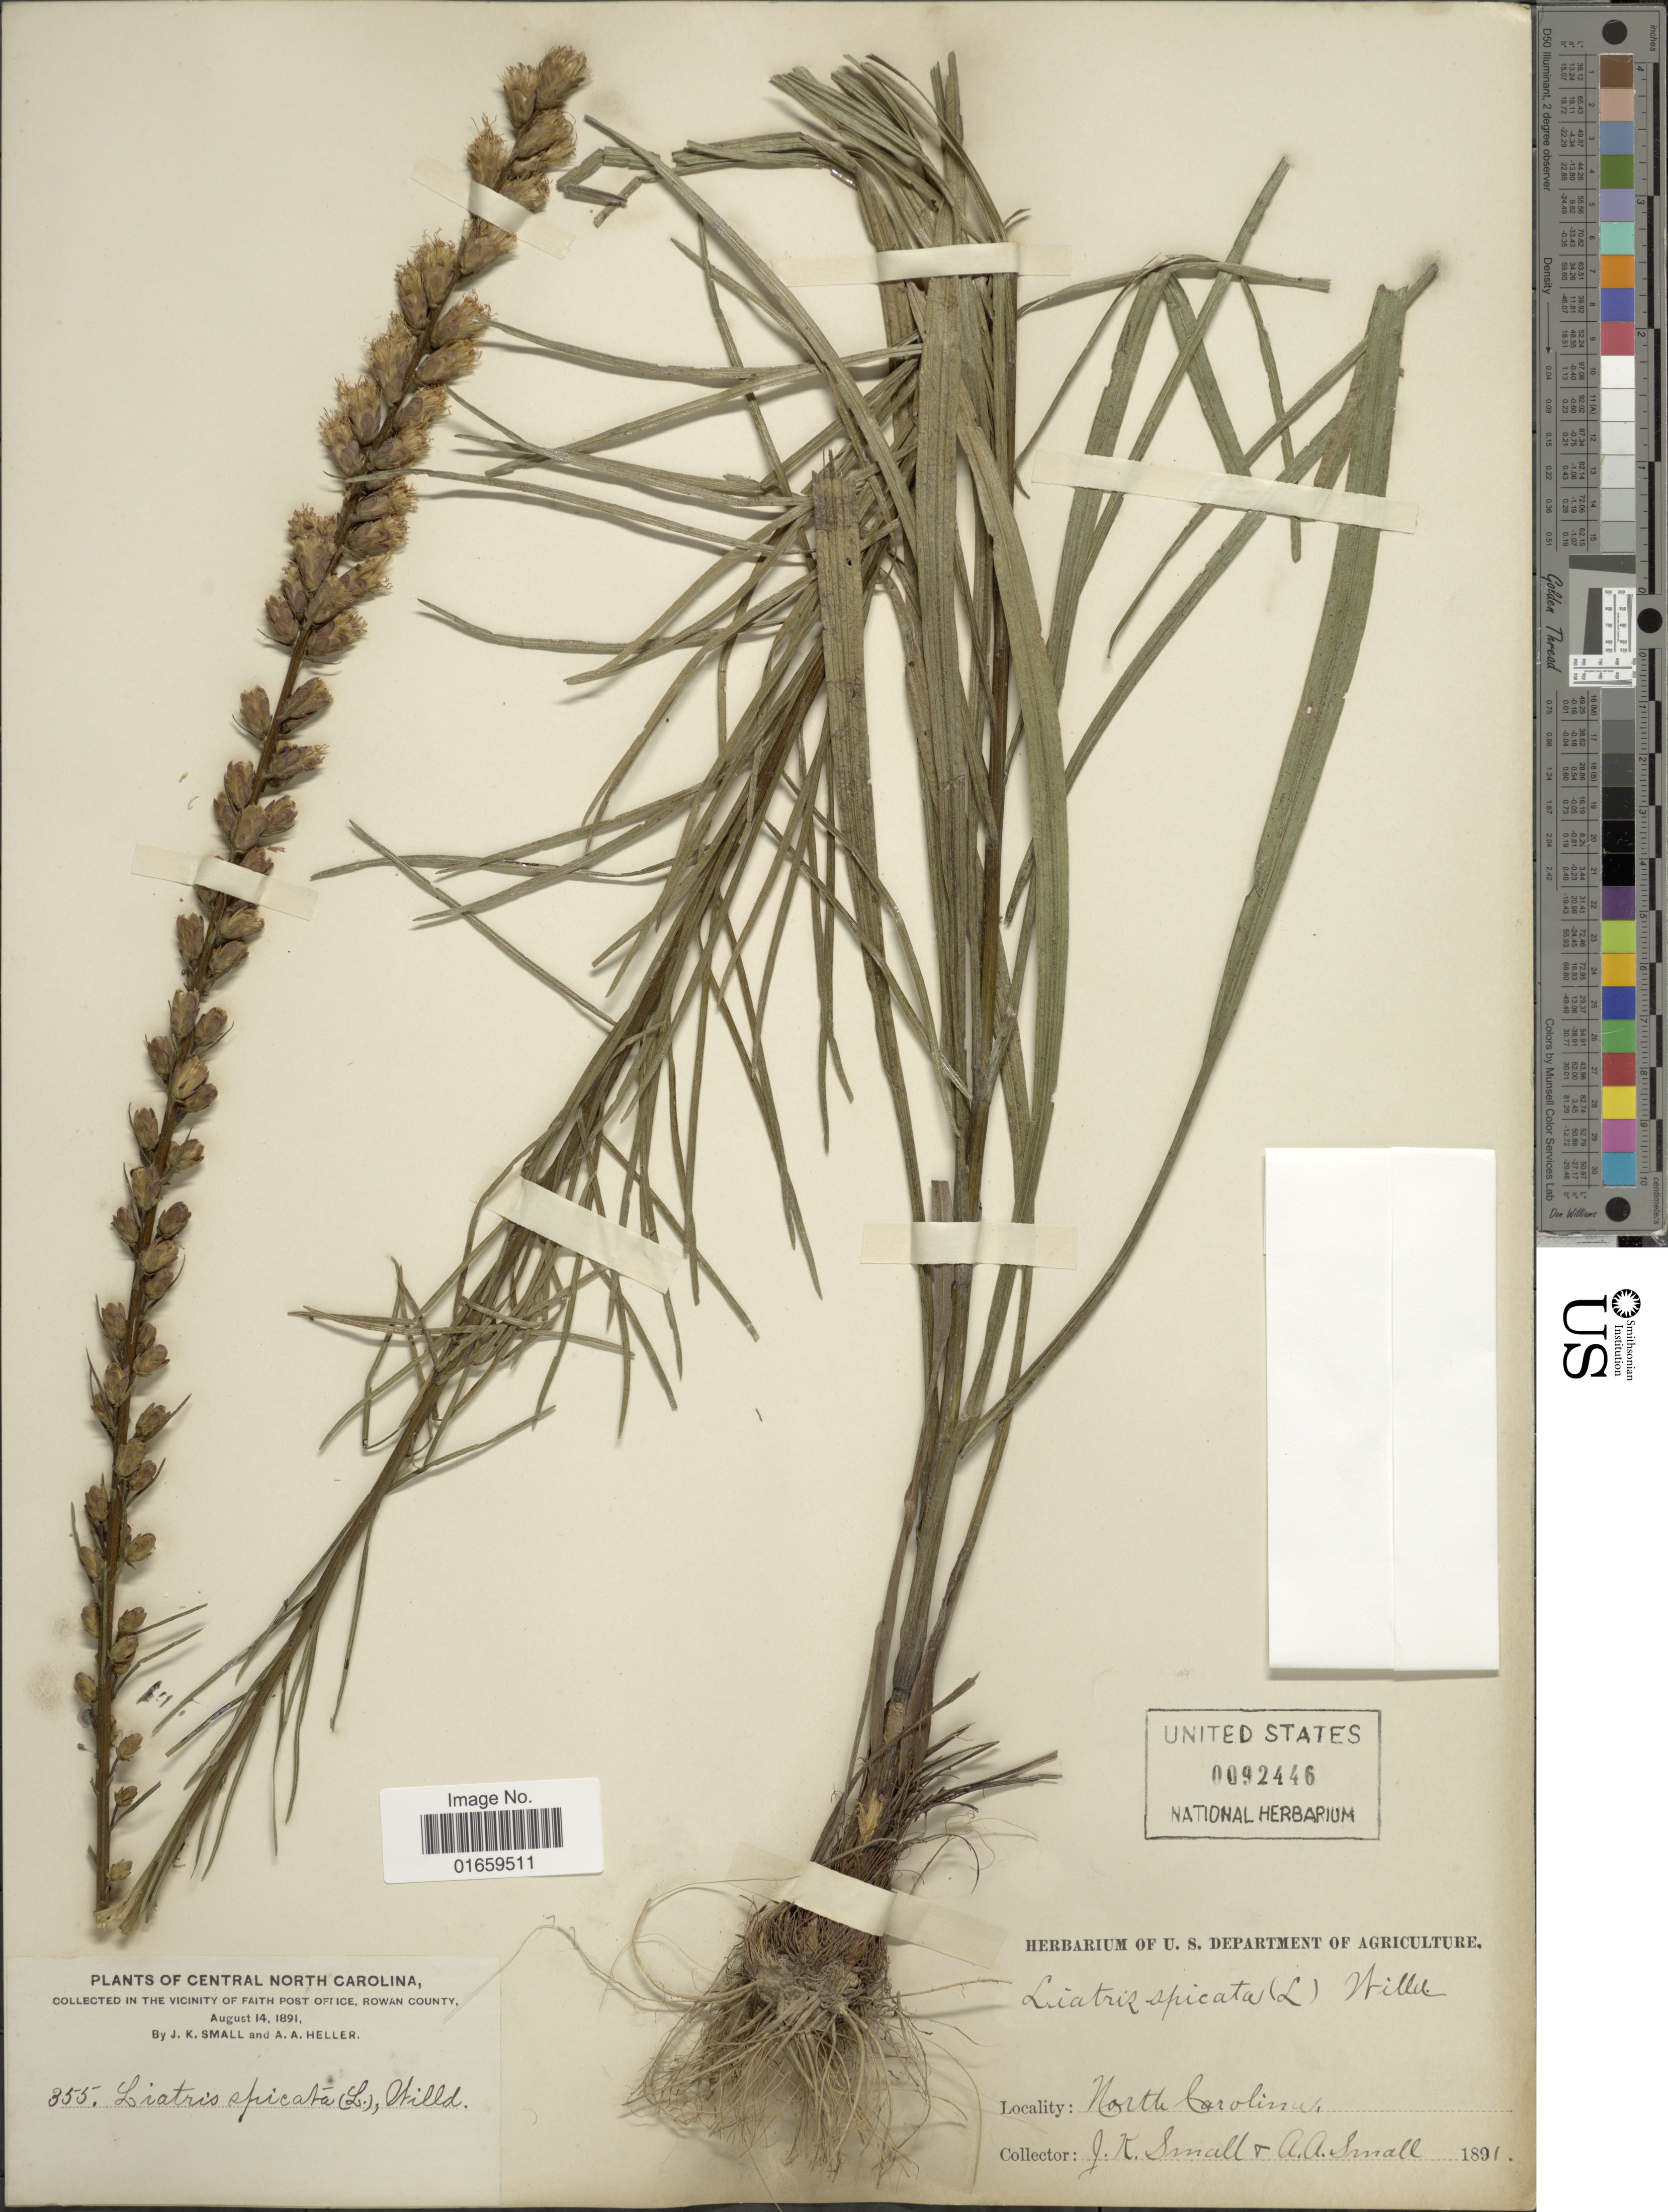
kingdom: Plantae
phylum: Tracheophyta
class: Magnoliopsida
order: Asterales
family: Asteraceae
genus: Liatris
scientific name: Liatris spicata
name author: (L.) Willd.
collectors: J. K. Small, A. A. Small & A. A. Heller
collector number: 355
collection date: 1891-08-14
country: United States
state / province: North Carolina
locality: North Carolina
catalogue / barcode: US 92446